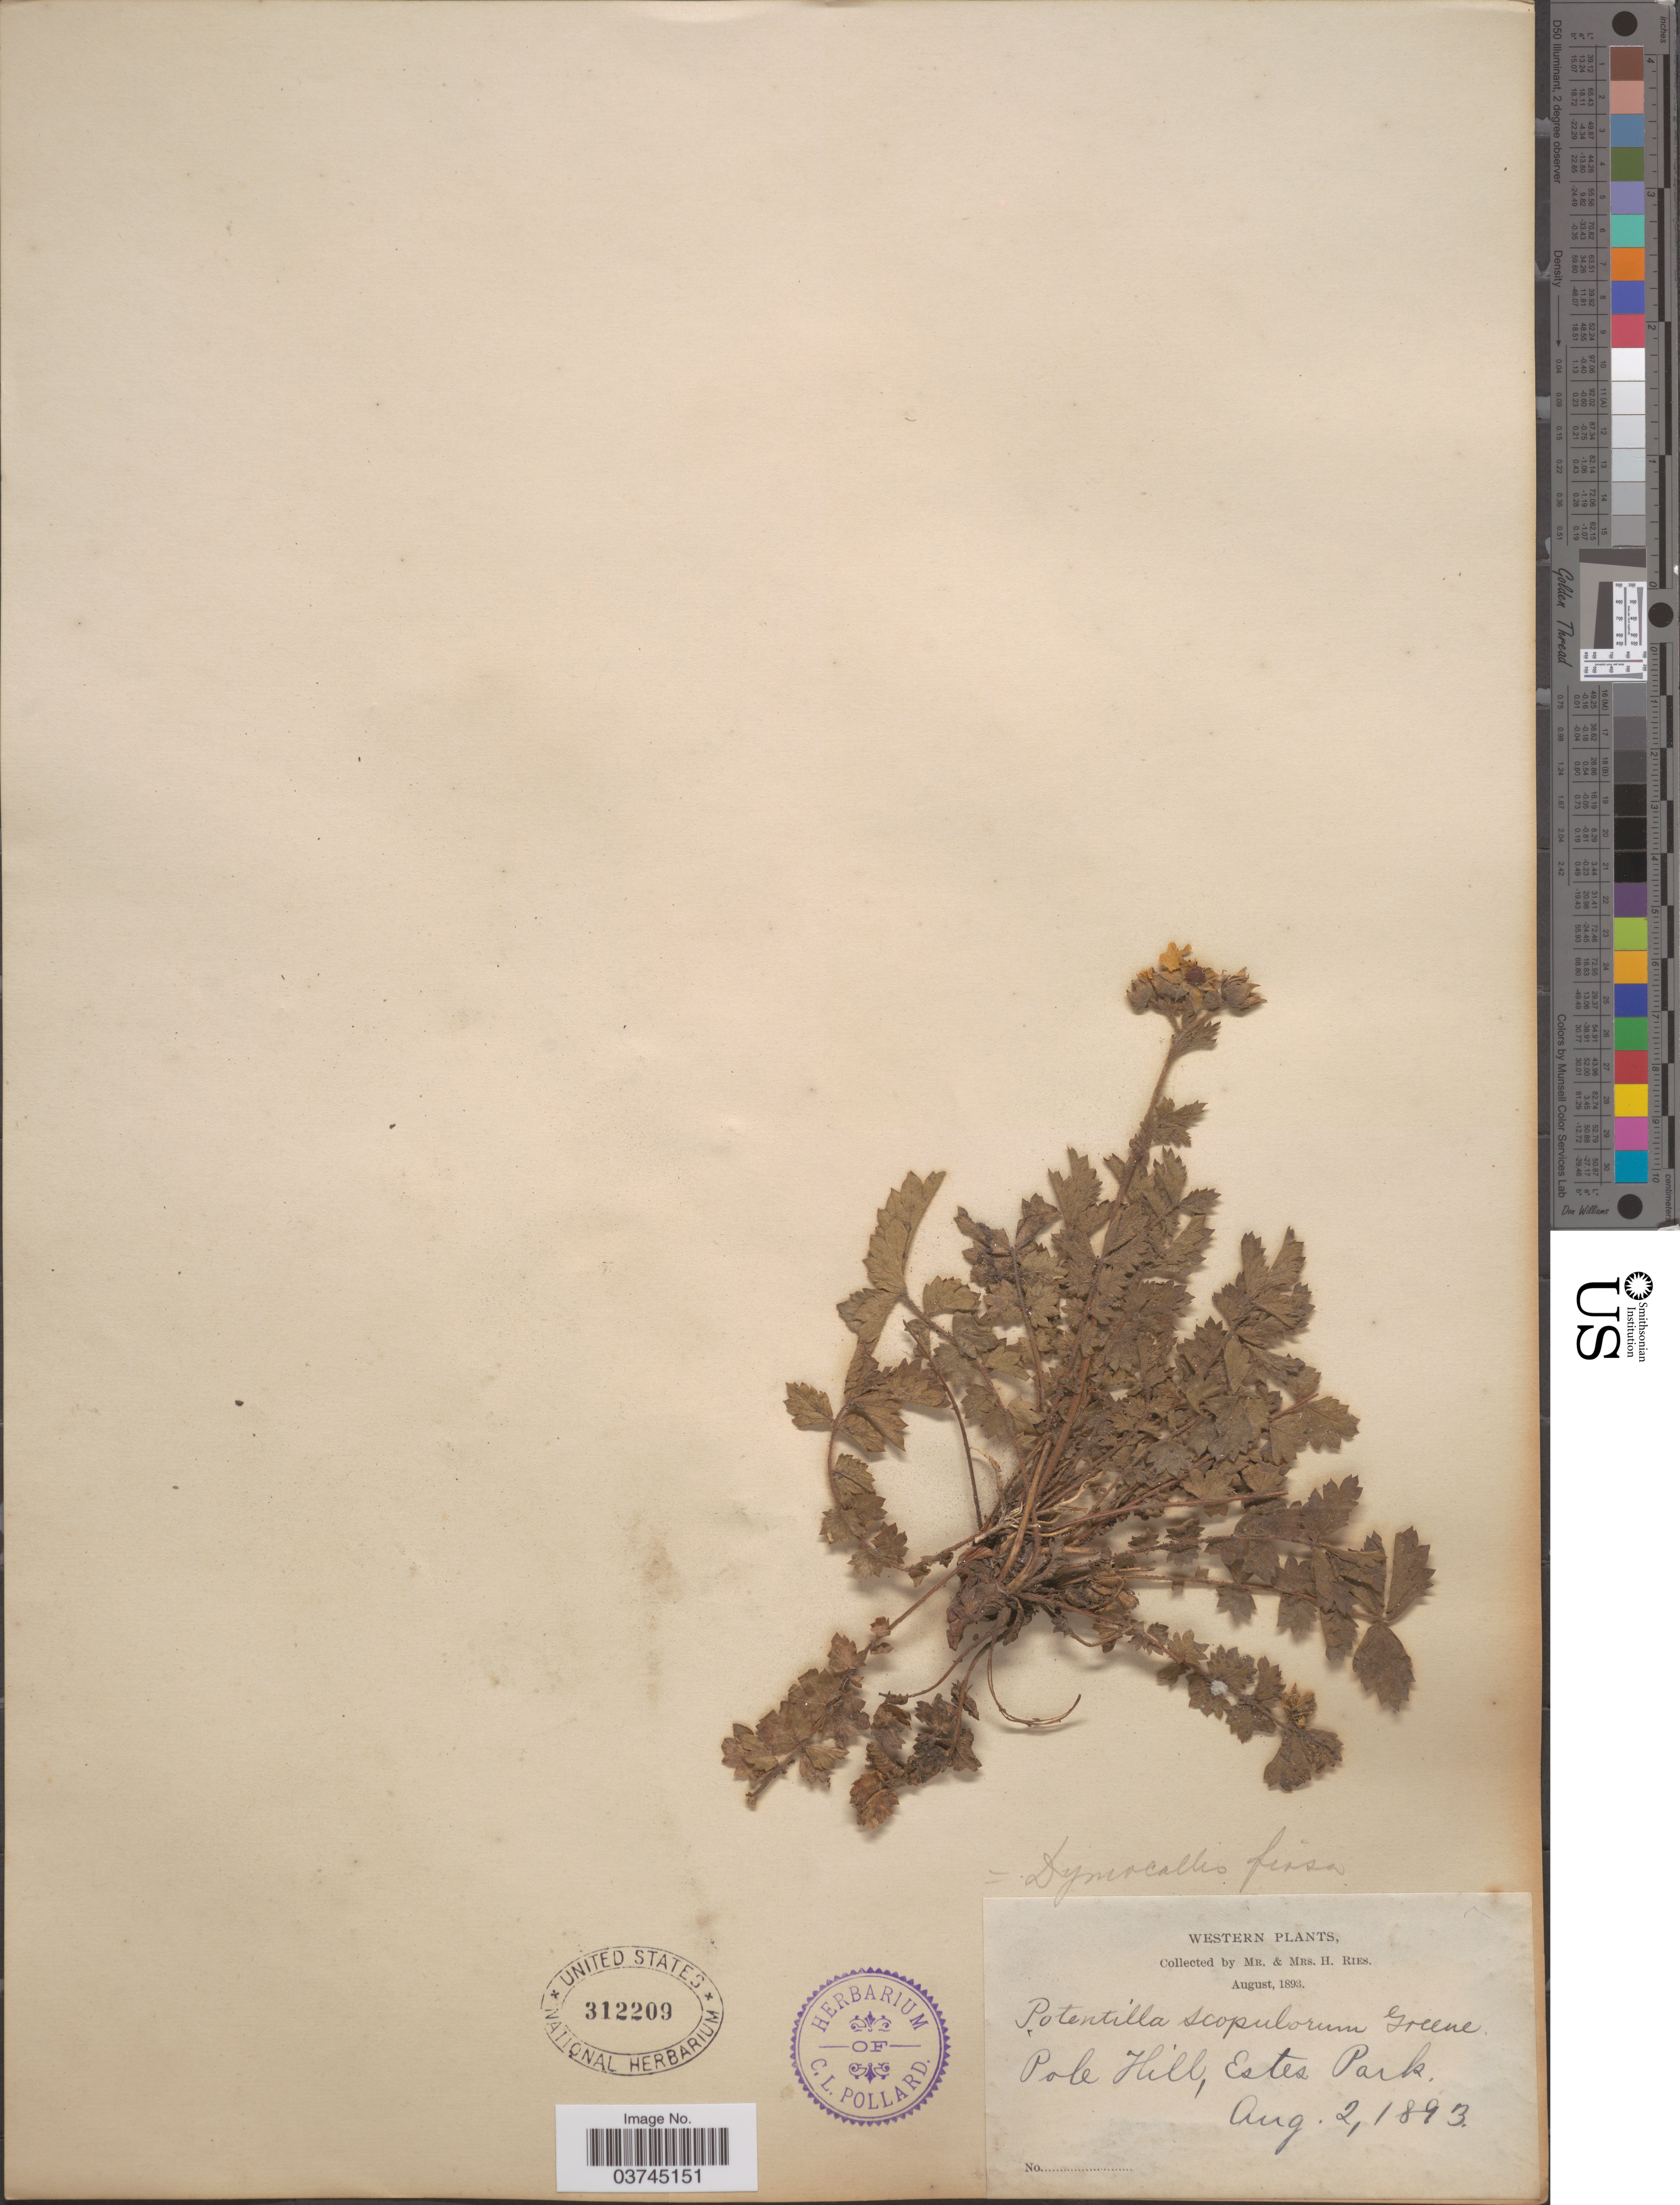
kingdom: Plantae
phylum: Tracheophyta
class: Magnoliopsida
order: Rosales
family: Rosaceae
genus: Drymocallis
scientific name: Drymocallis fissa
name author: (Nutt.) Rydb.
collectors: H. Ries & H. Ries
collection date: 1893-08-02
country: United States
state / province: Colorado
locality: Western. Pole Hill, Estes Park.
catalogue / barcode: US 312209